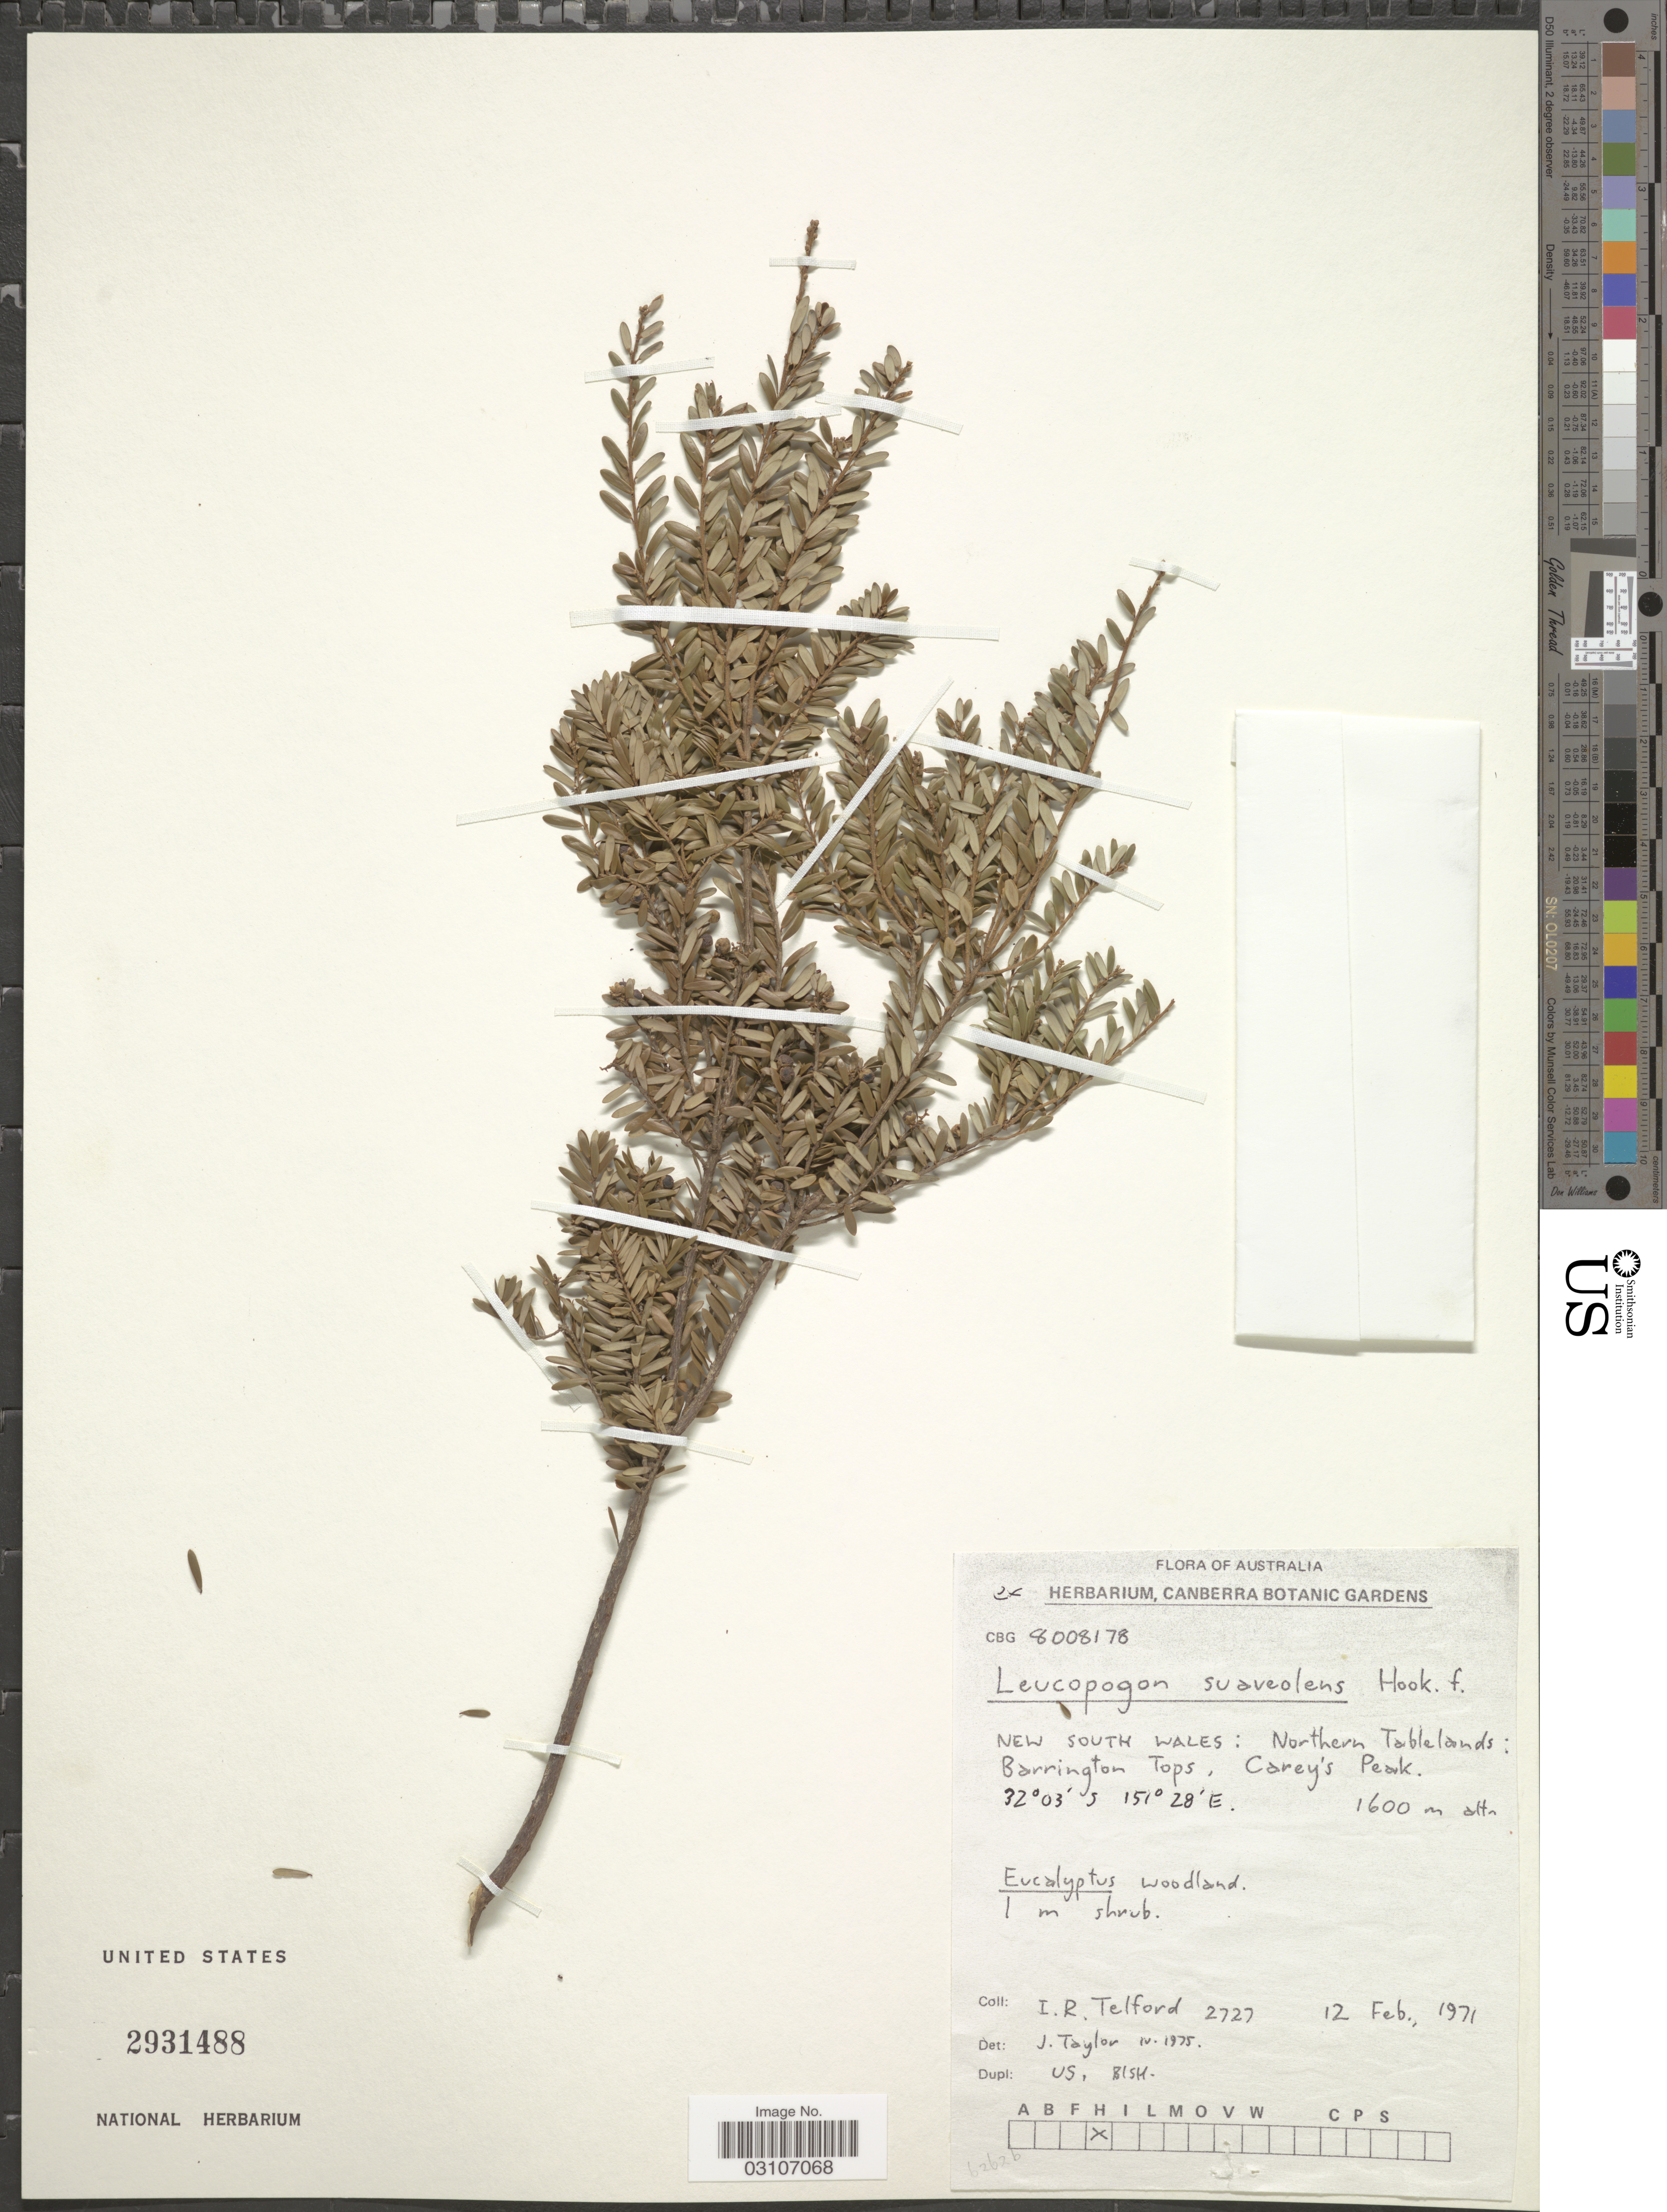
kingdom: Plantae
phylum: Tracheophyta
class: Magnoliopsida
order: Ericales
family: Ericaceae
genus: Leucopogon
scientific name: Leucopogon suaveolens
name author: Hook. f.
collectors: I. R. Telford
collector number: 2727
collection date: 1971-02-12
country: Australia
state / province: New South Wales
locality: Northern Tablelands: Barrington Tops, Carey's Peak.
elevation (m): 1600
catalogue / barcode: US 2931488